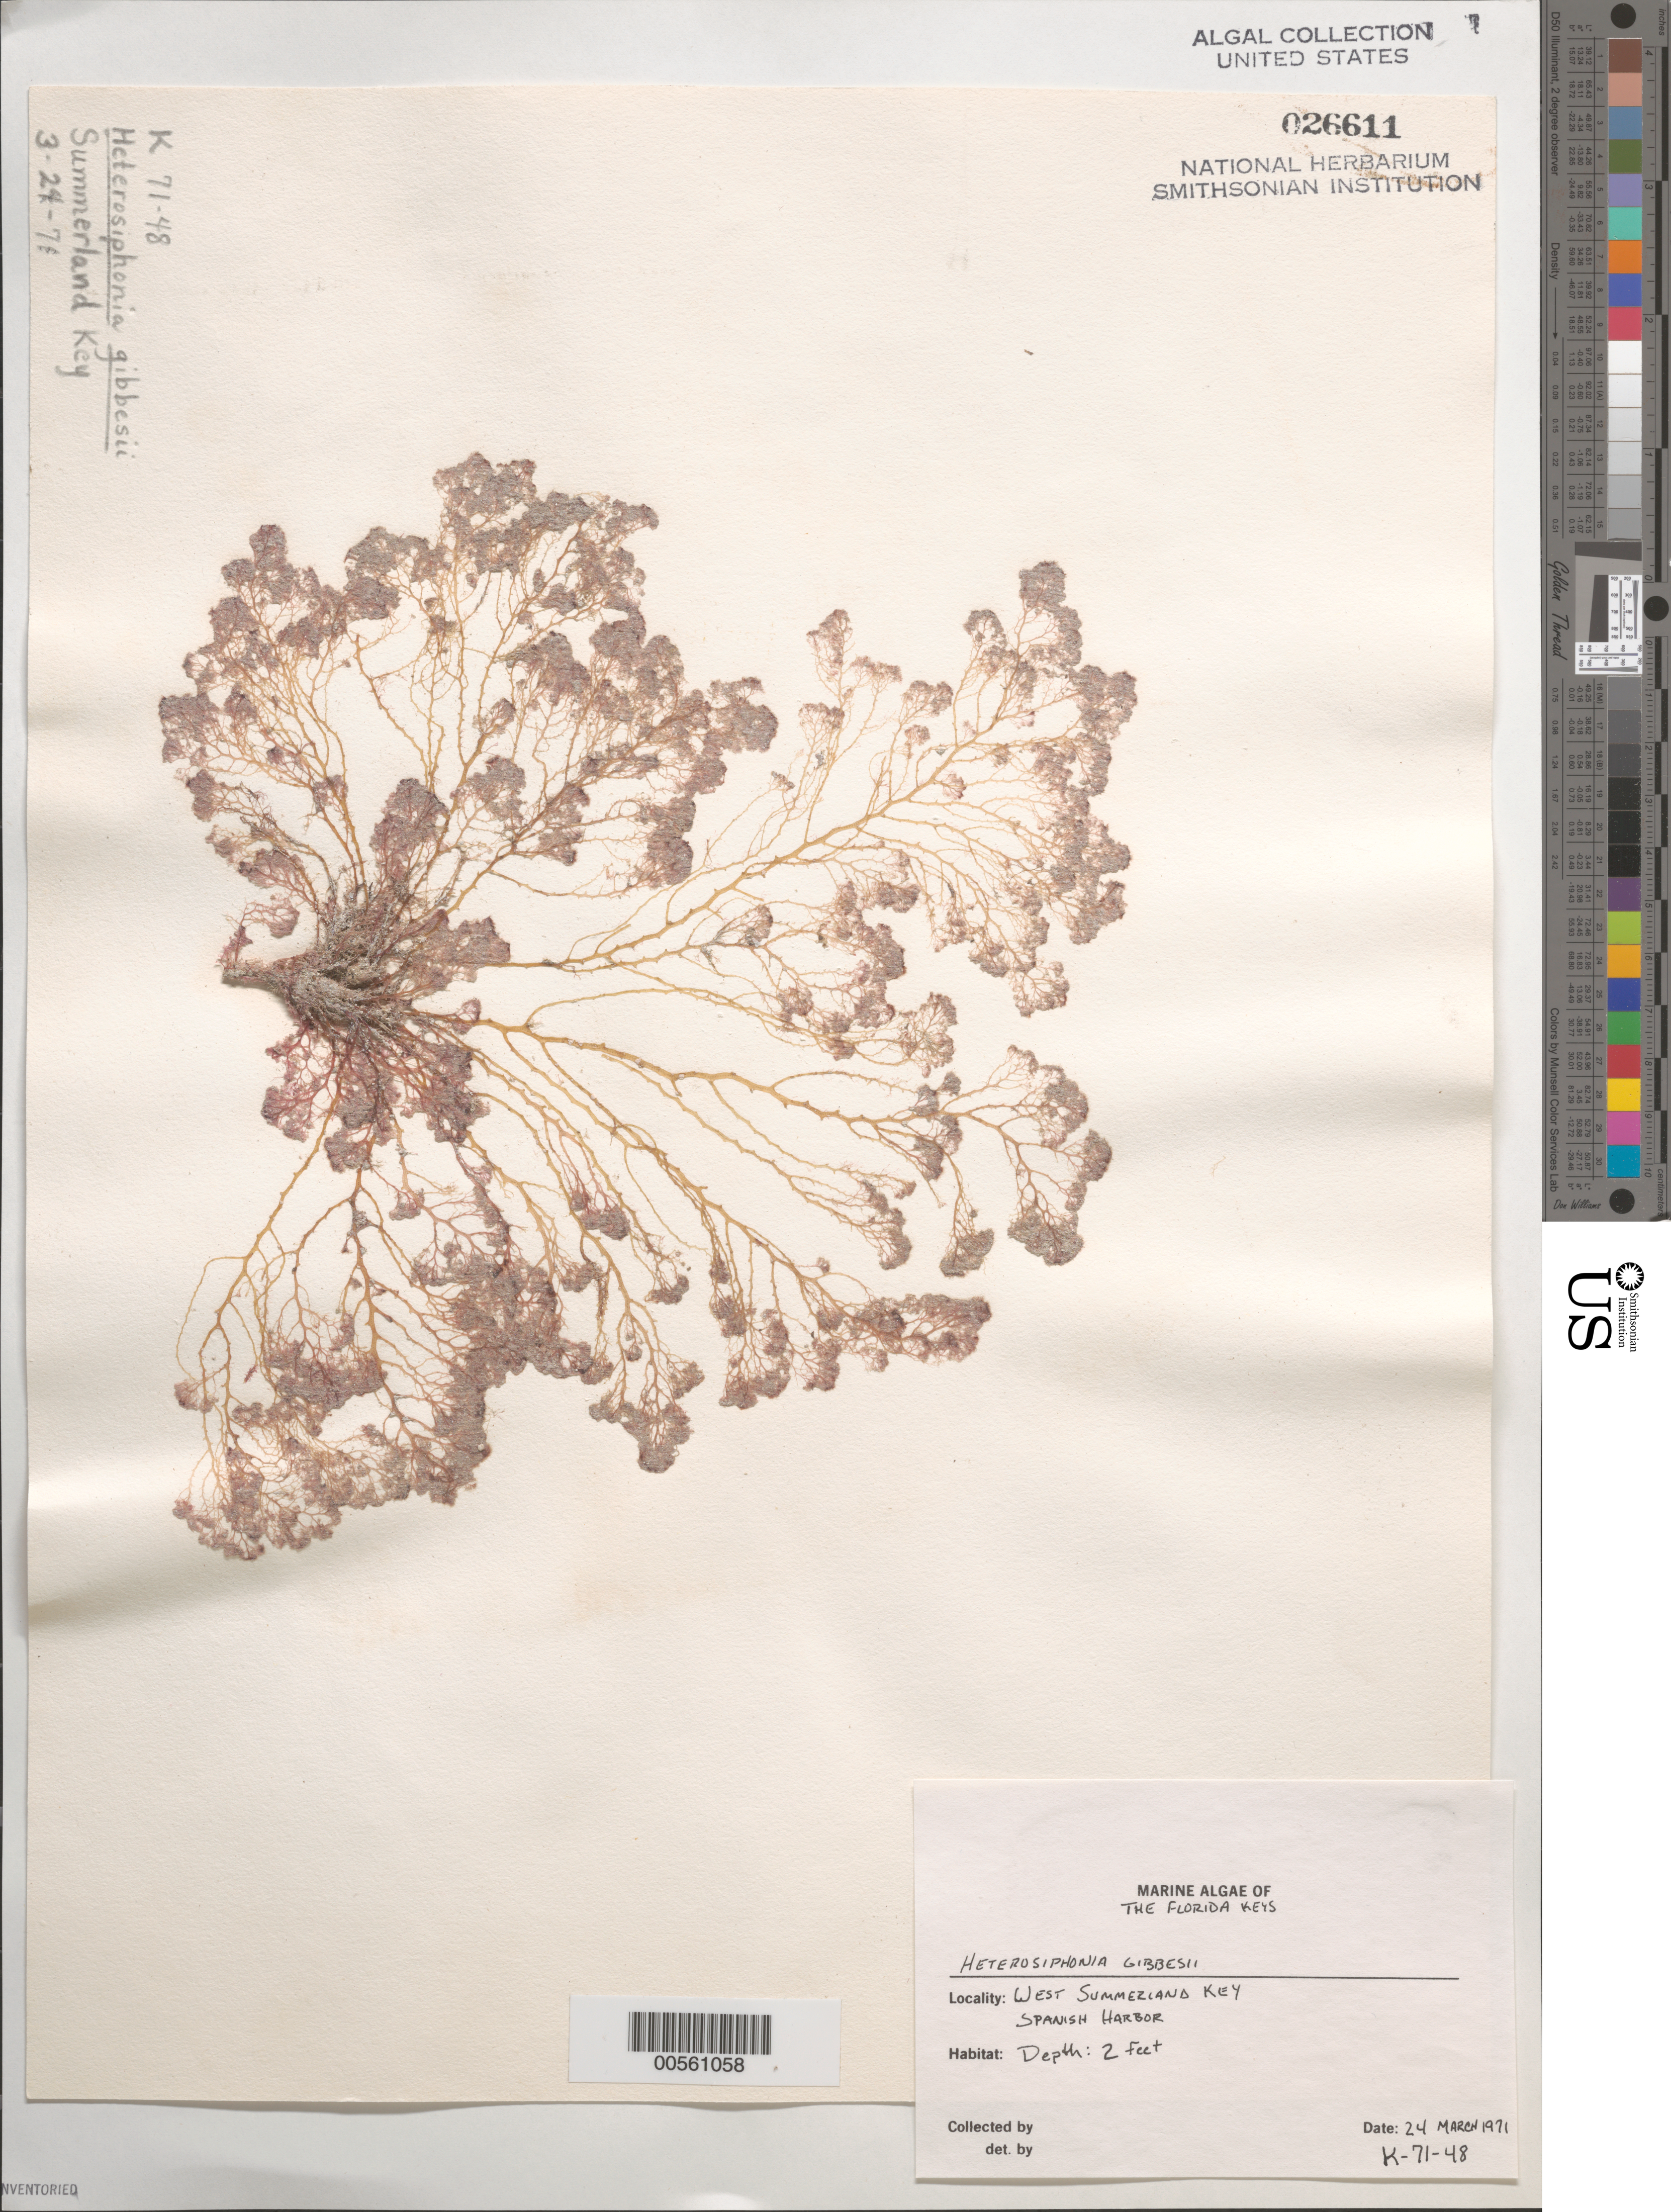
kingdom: Plantae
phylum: Rhodophyta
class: Florideophyceae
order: Ceramiales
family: Dasyaceae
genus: Heterosiphonia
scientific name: Heterosiphonia gibbesii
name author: (Harv.)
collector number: K-71-48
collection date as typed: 24 Mar 1971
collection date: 1971-03-24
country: United States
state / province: Florida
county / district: Monroe County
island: West Summerland Key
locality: Spanish Harbor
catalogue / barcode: US 26611